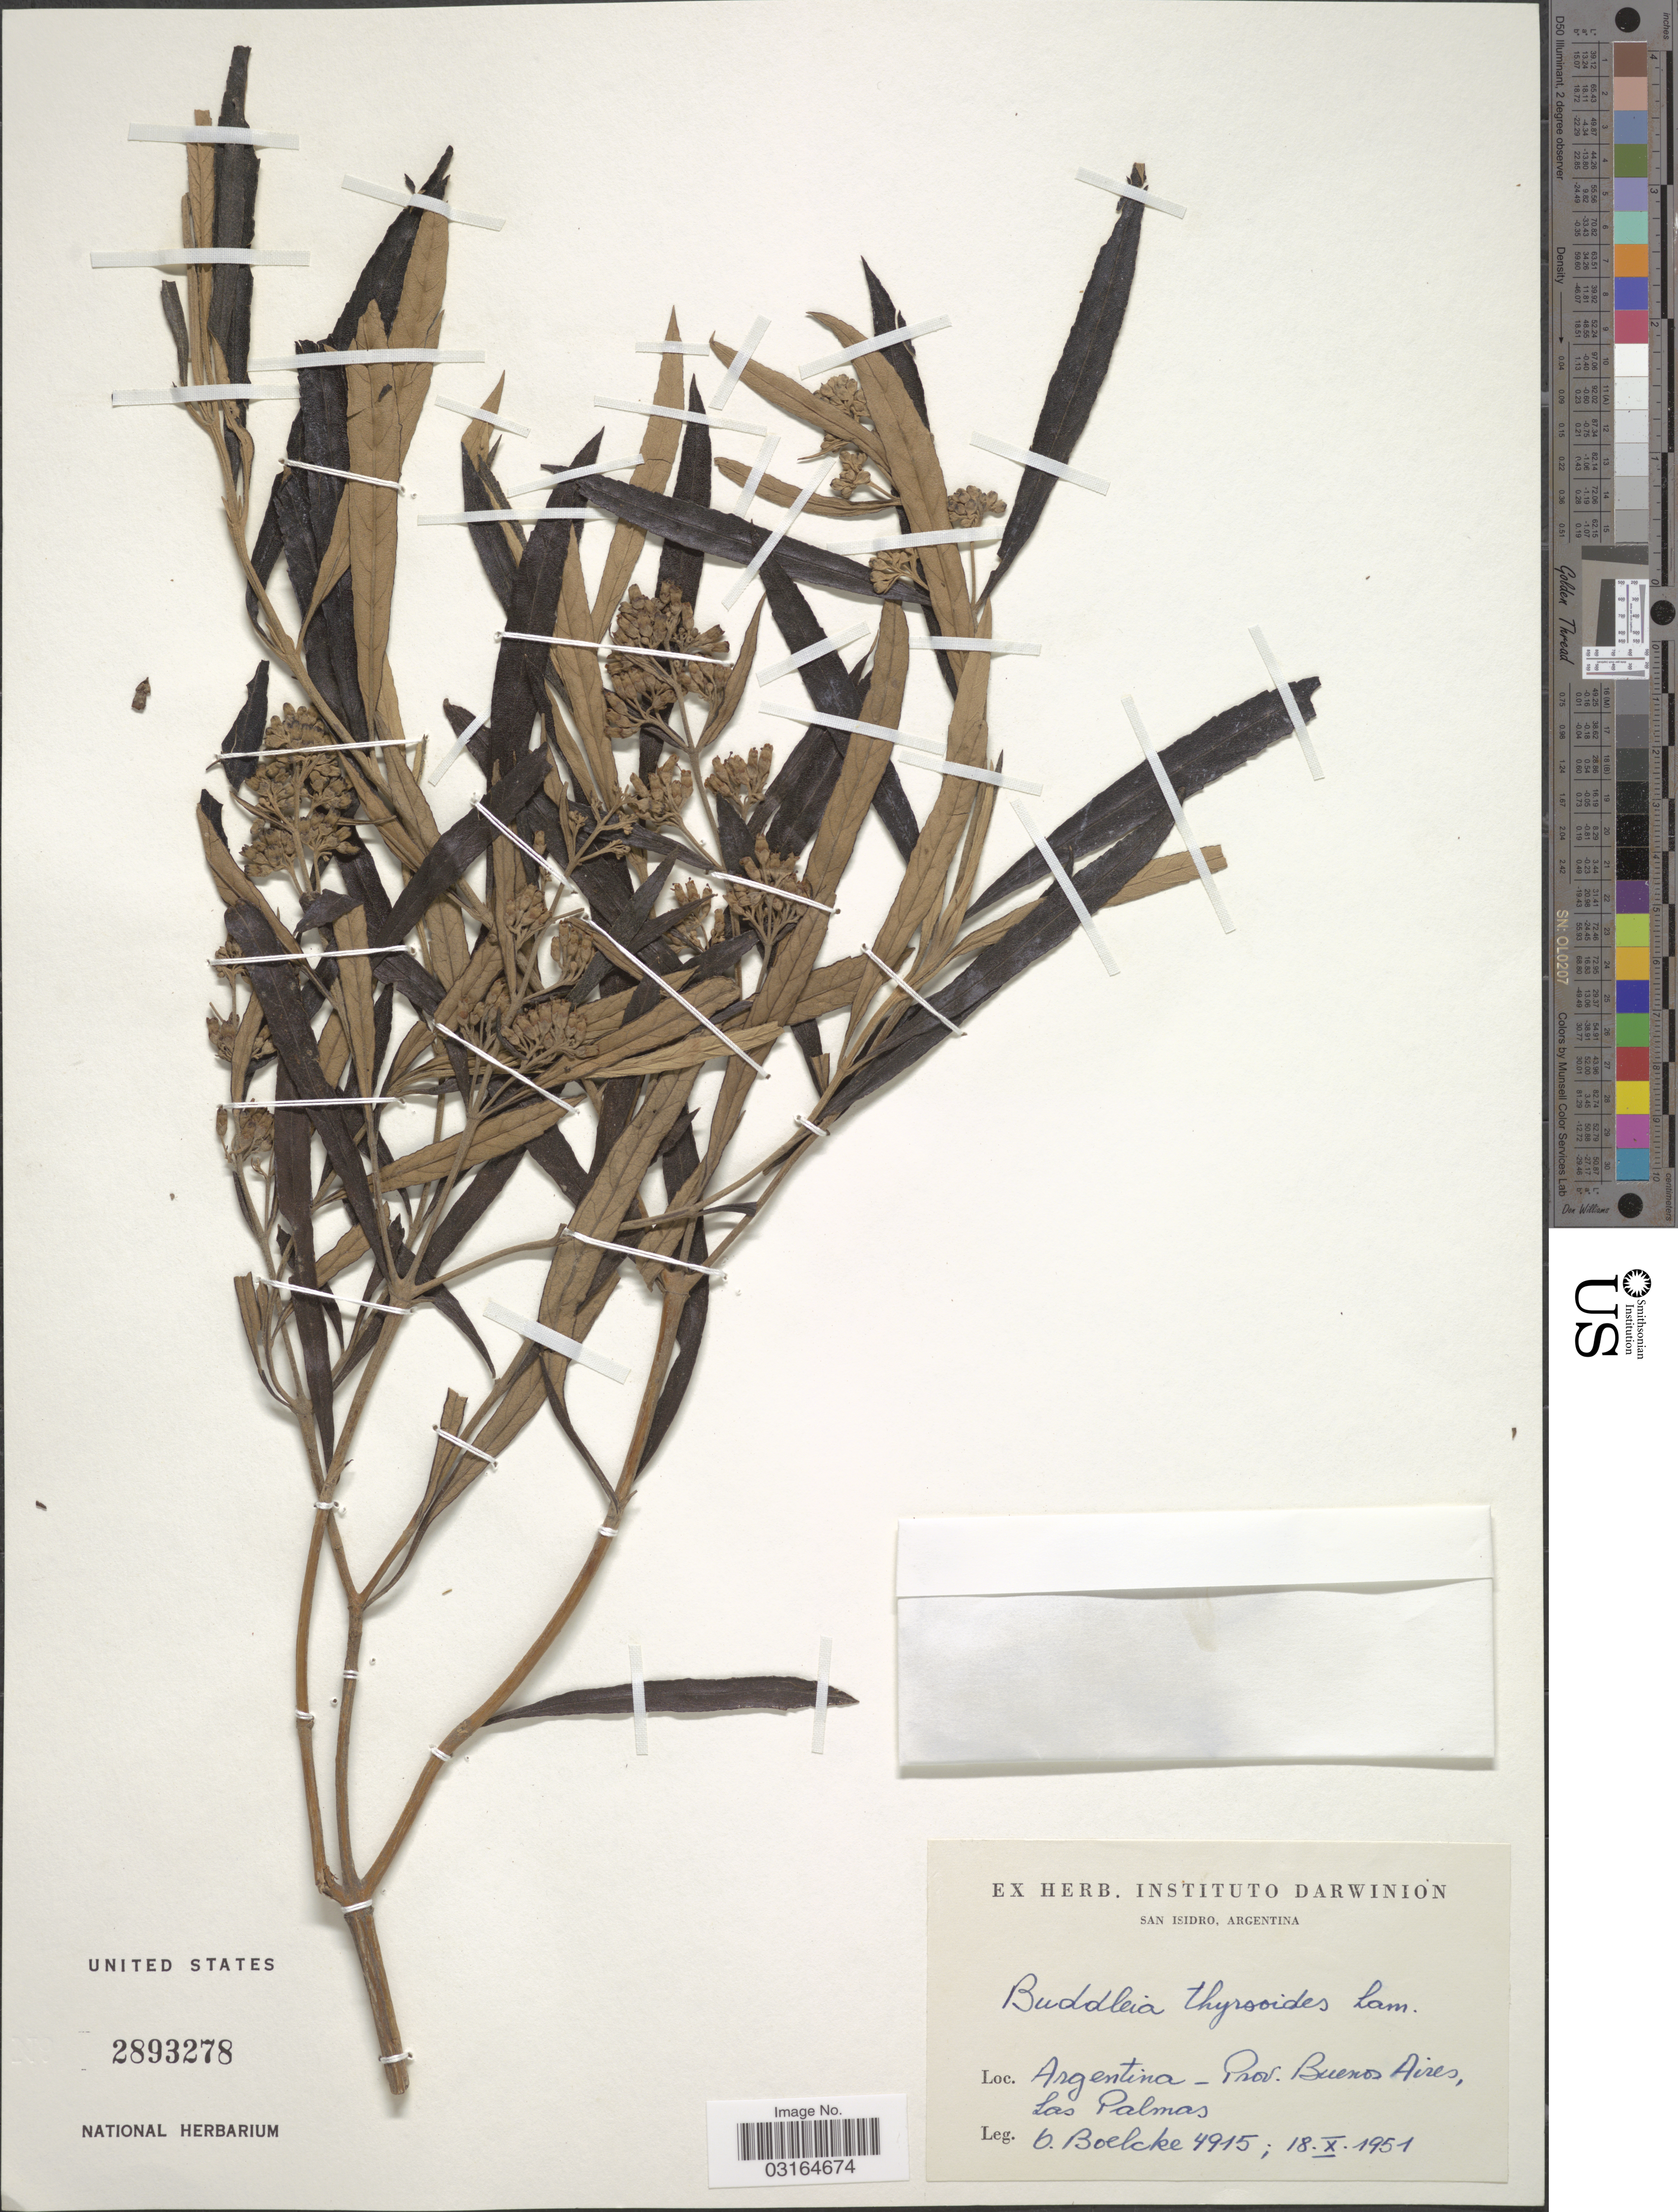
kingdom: Plantae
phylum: Tracheophyta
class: Magnoliopsida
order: Lamiales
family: Scrophulariaceae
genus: Buddleja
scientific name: Buddleja thyrsoides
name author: Lam.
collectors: O. Boelcke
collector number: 4915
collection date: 1951-10-18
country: Argentina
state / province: Buenos Aires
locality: Las Palmas.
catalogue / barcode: US 2893278